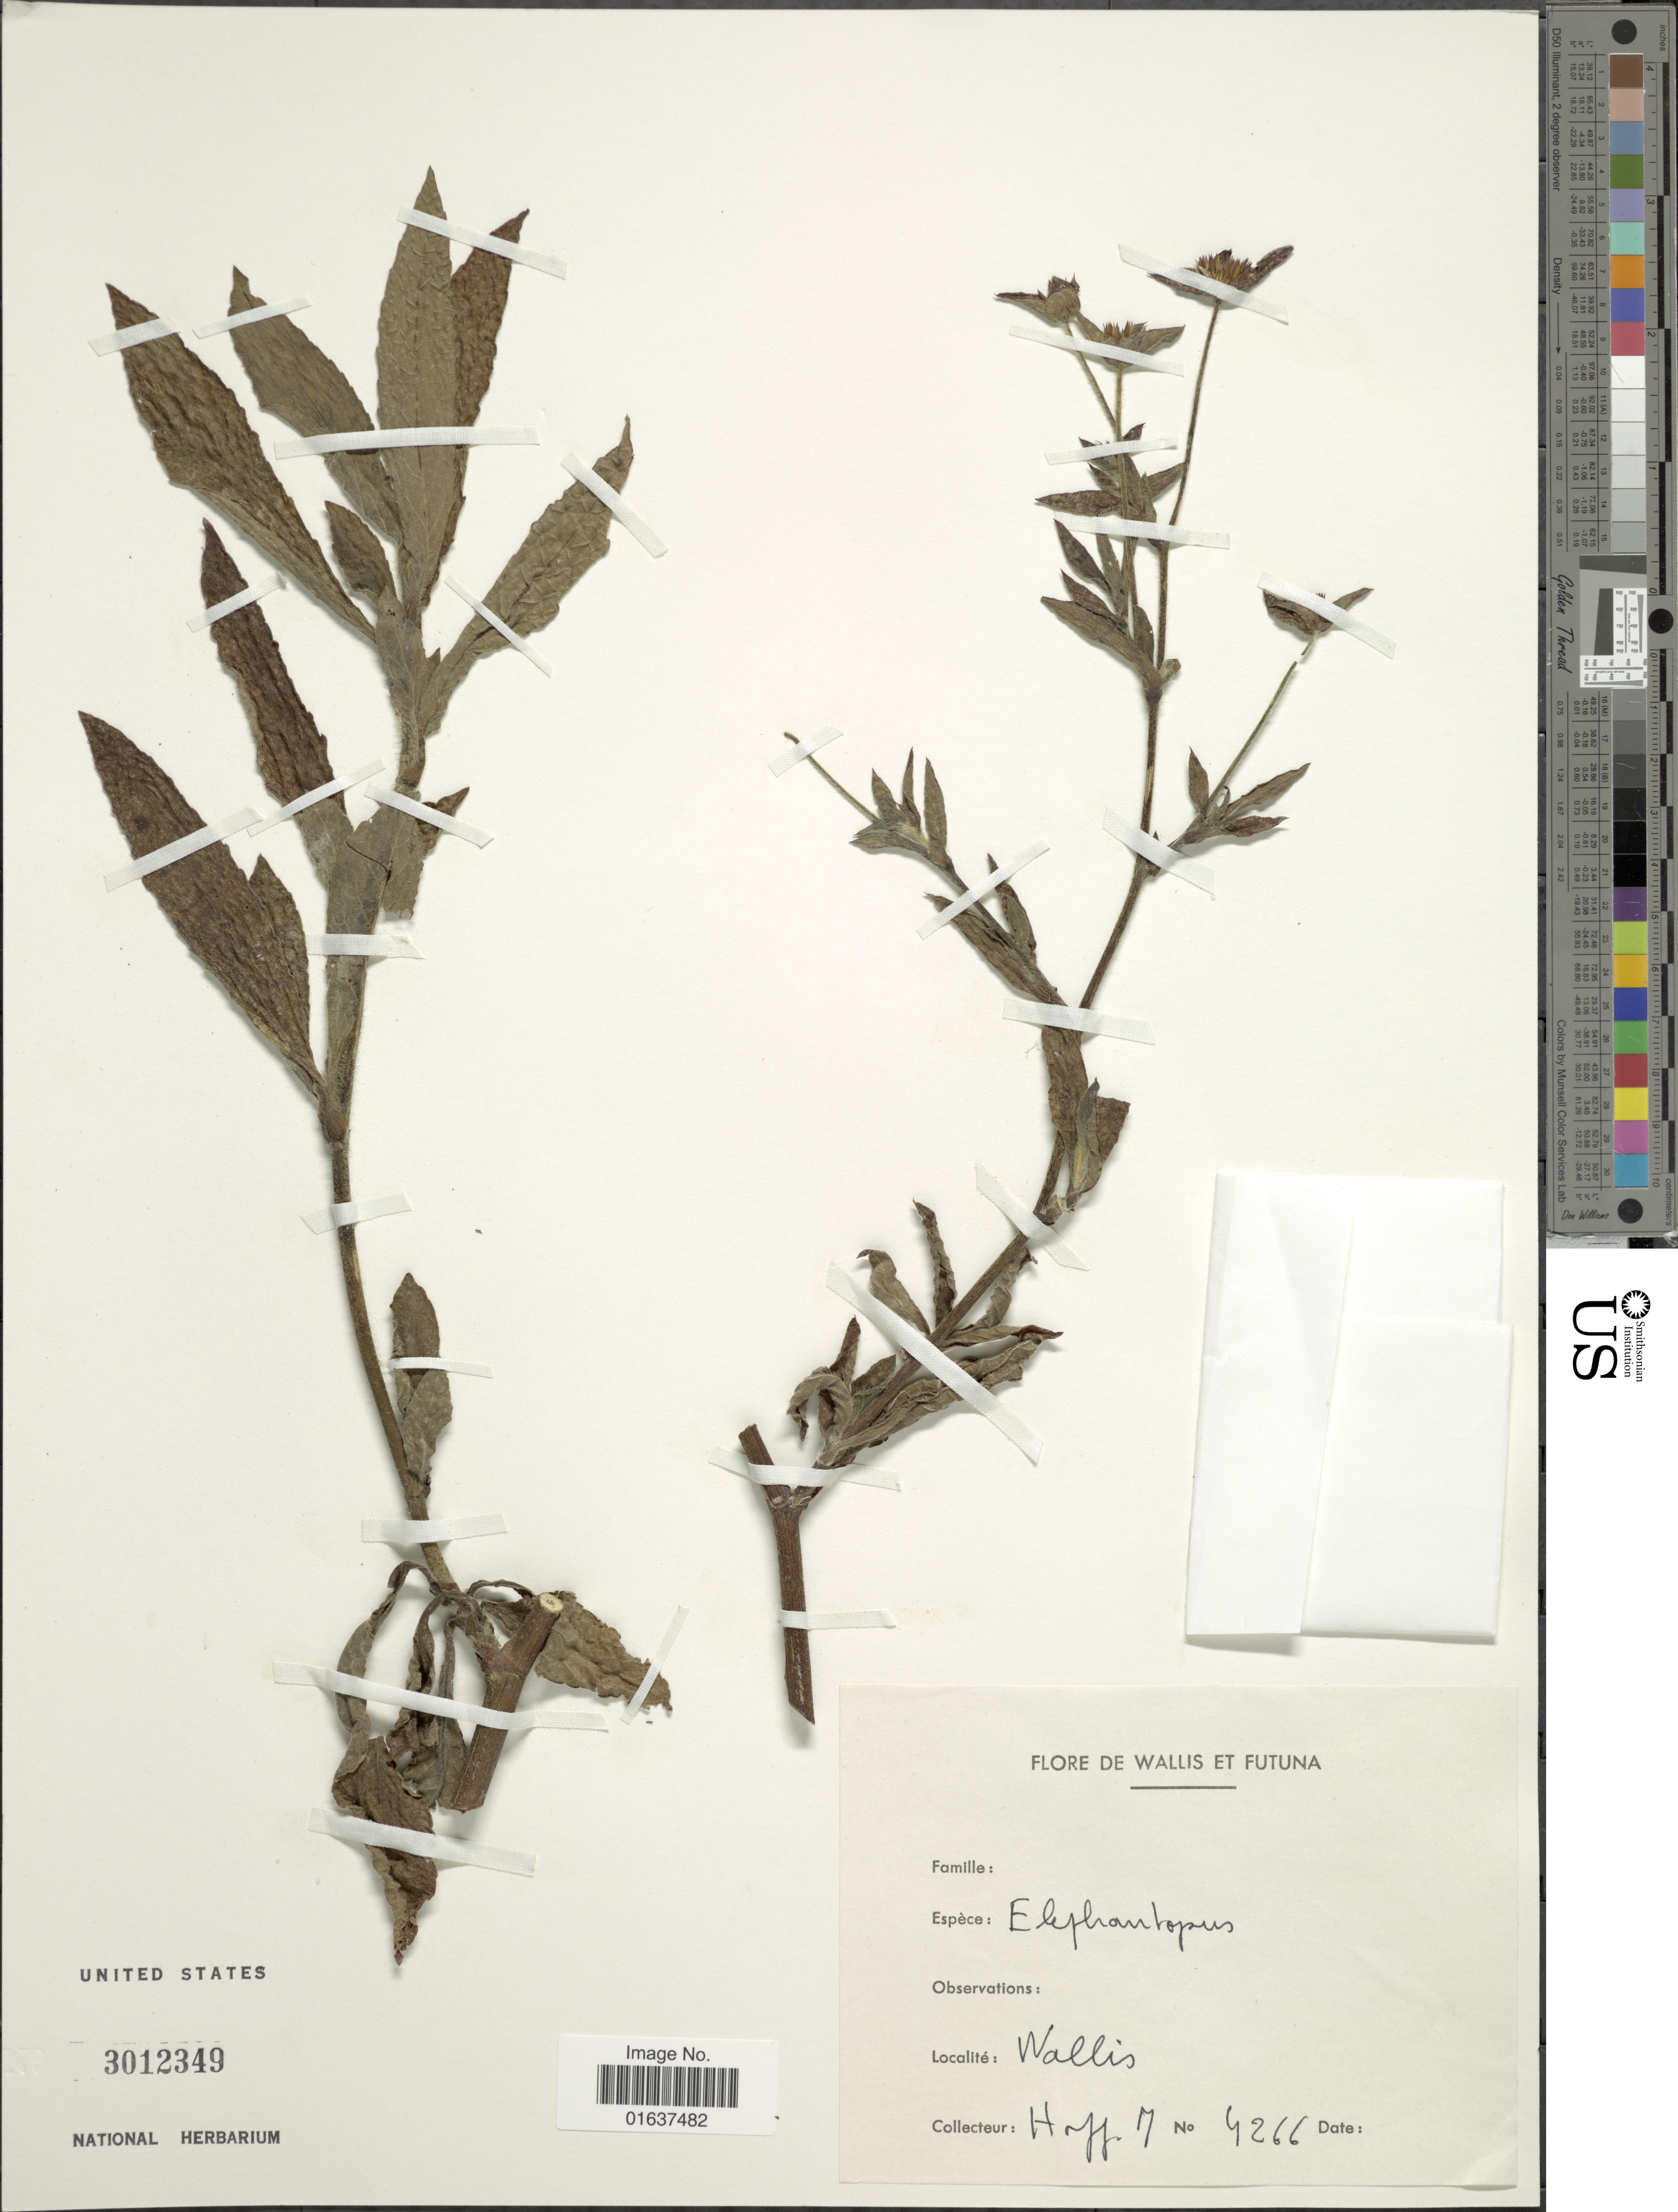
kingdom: Plantae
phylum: Tracheophyta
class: Magnoliopsida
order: Asterales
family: Asteraceae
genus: Elephantopus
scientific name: Elephantopus sp.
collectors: M. Hoff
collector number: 4266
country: Wallis and Futuna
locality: Wallis et Futuna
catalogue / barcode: US 3012349